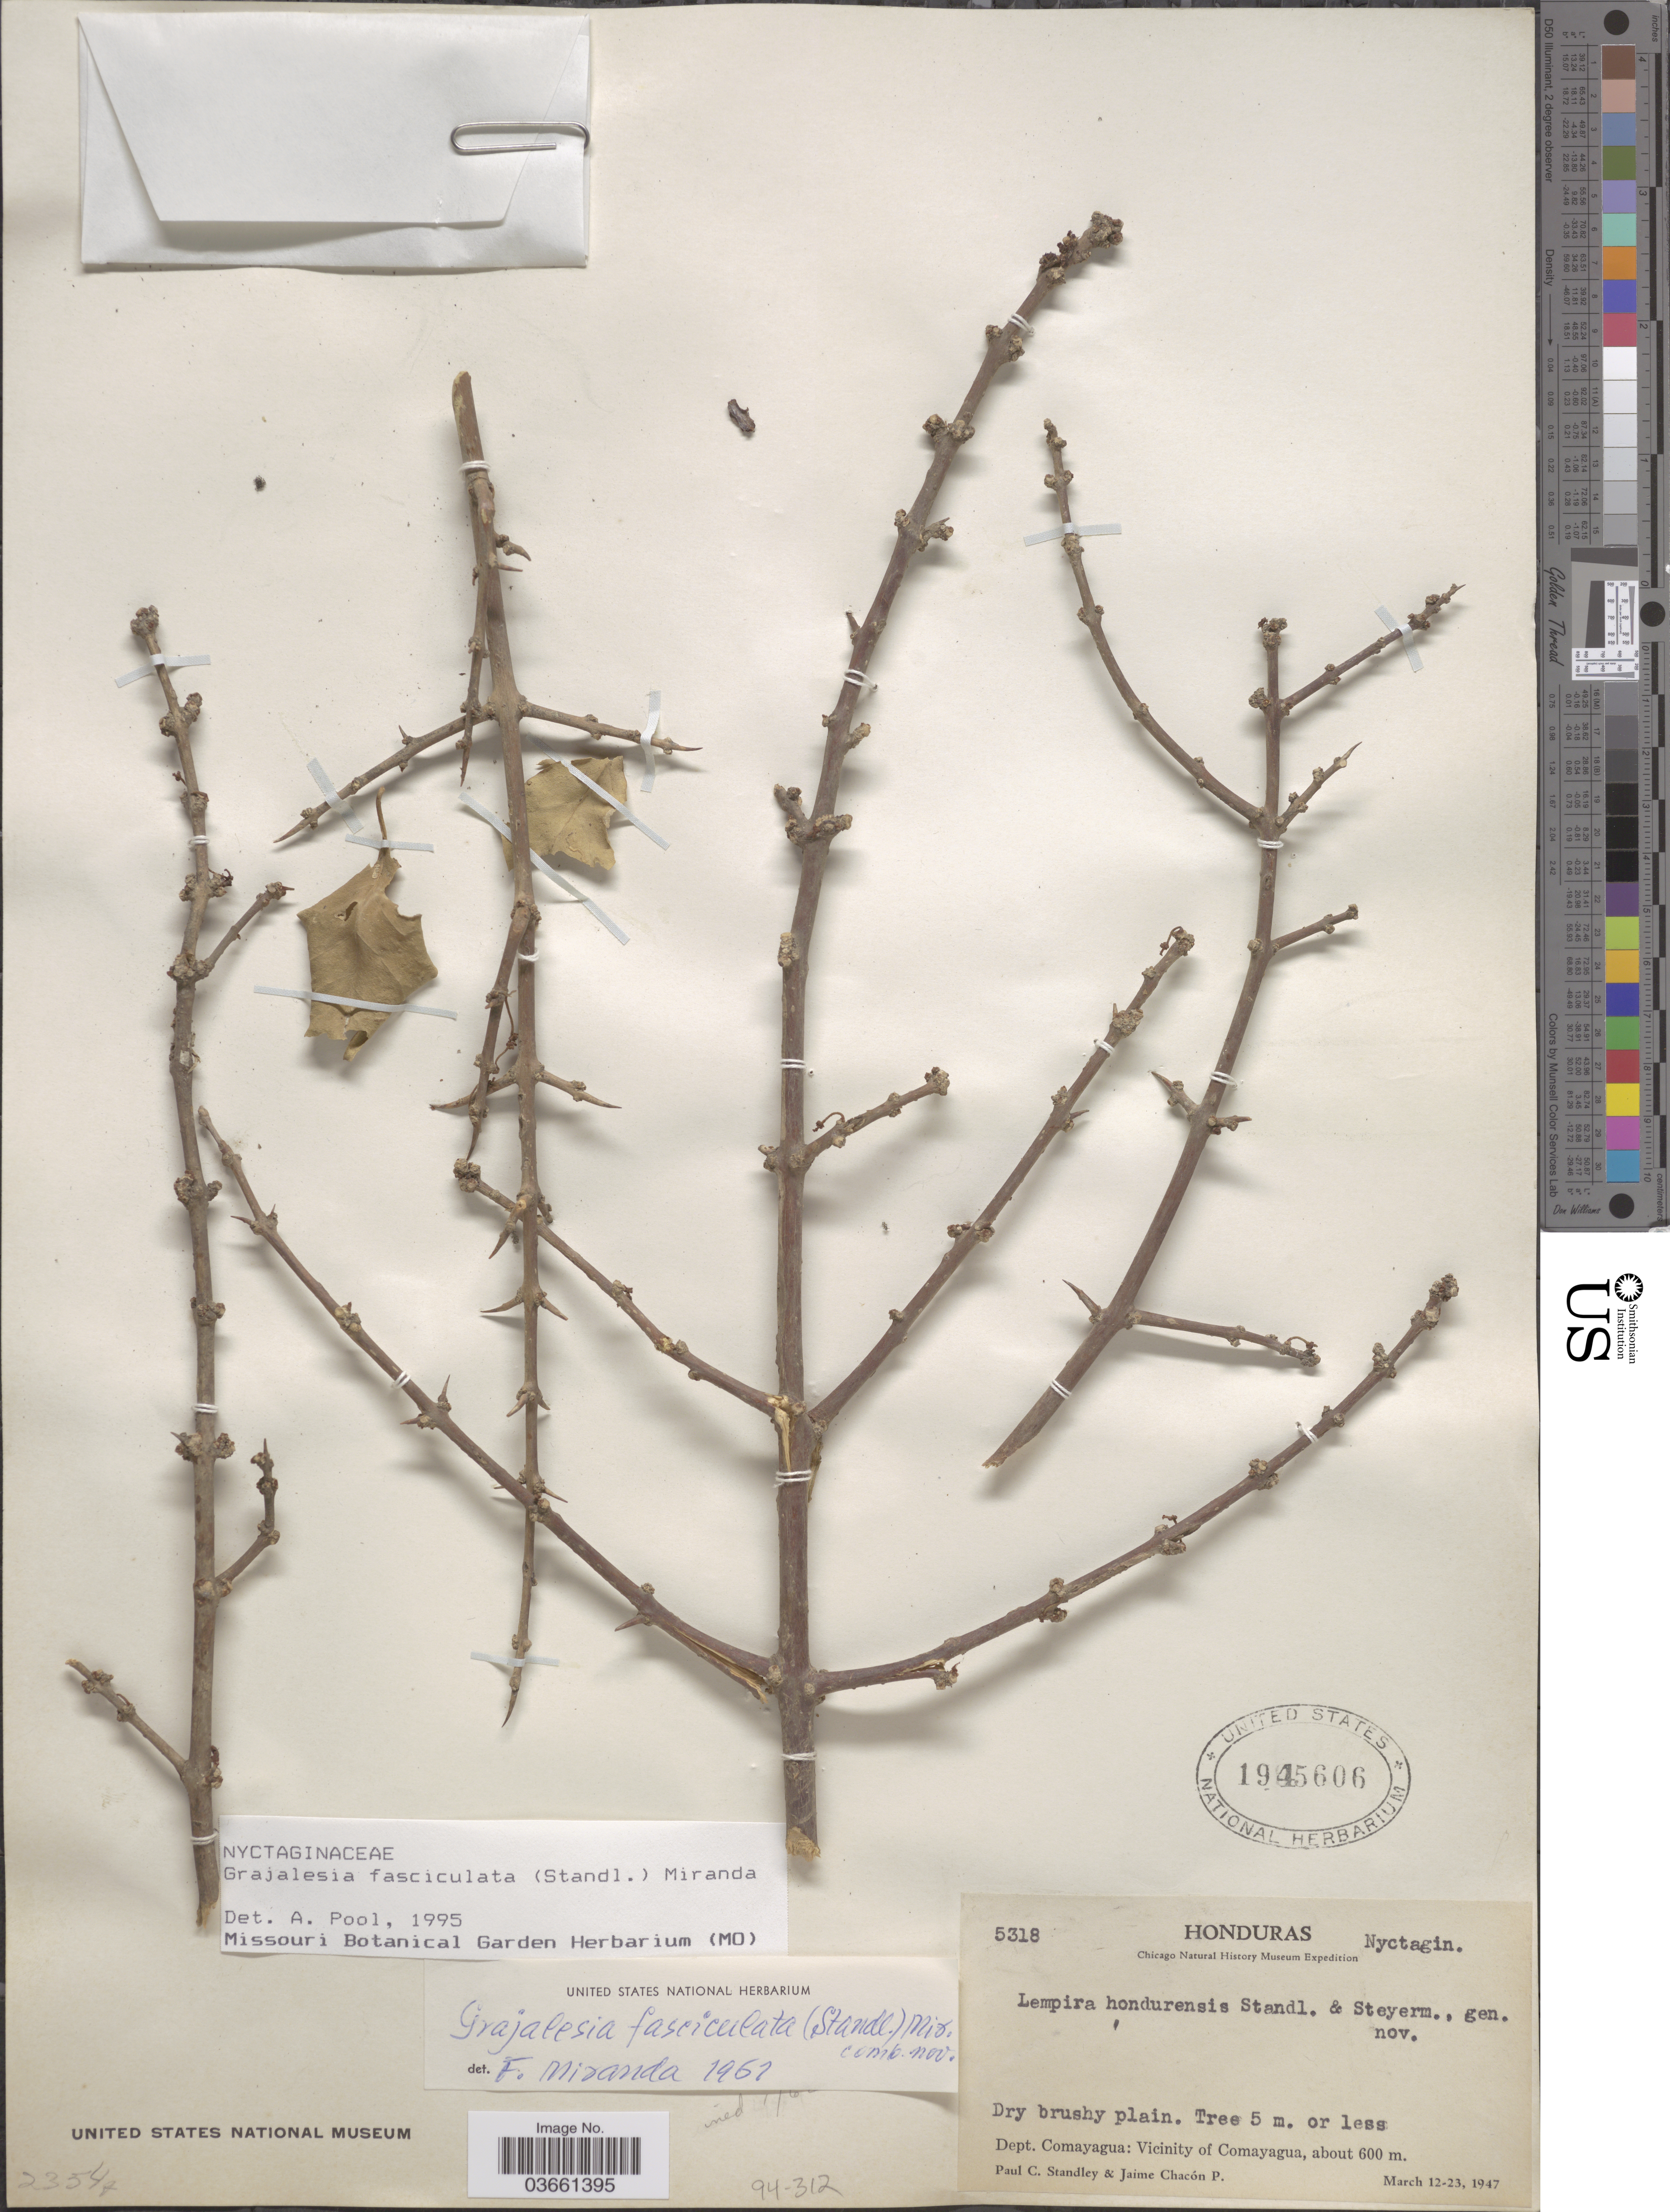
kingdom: Plantae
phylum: Tracheophyta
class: Magnoliopsida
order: Caryophyllales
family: Nyctaginaceae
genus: Pisonia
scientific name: Pisonia fasciculata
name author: Standl.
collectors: P. C. Standley & J. Chacon P.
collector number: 5318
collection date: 1947-03-12/1947-03-23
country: Honduras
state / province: Comayagua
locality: Dept. Comayagua: Vicinity of Comayagua.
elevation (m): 600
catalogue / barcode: US 1945606